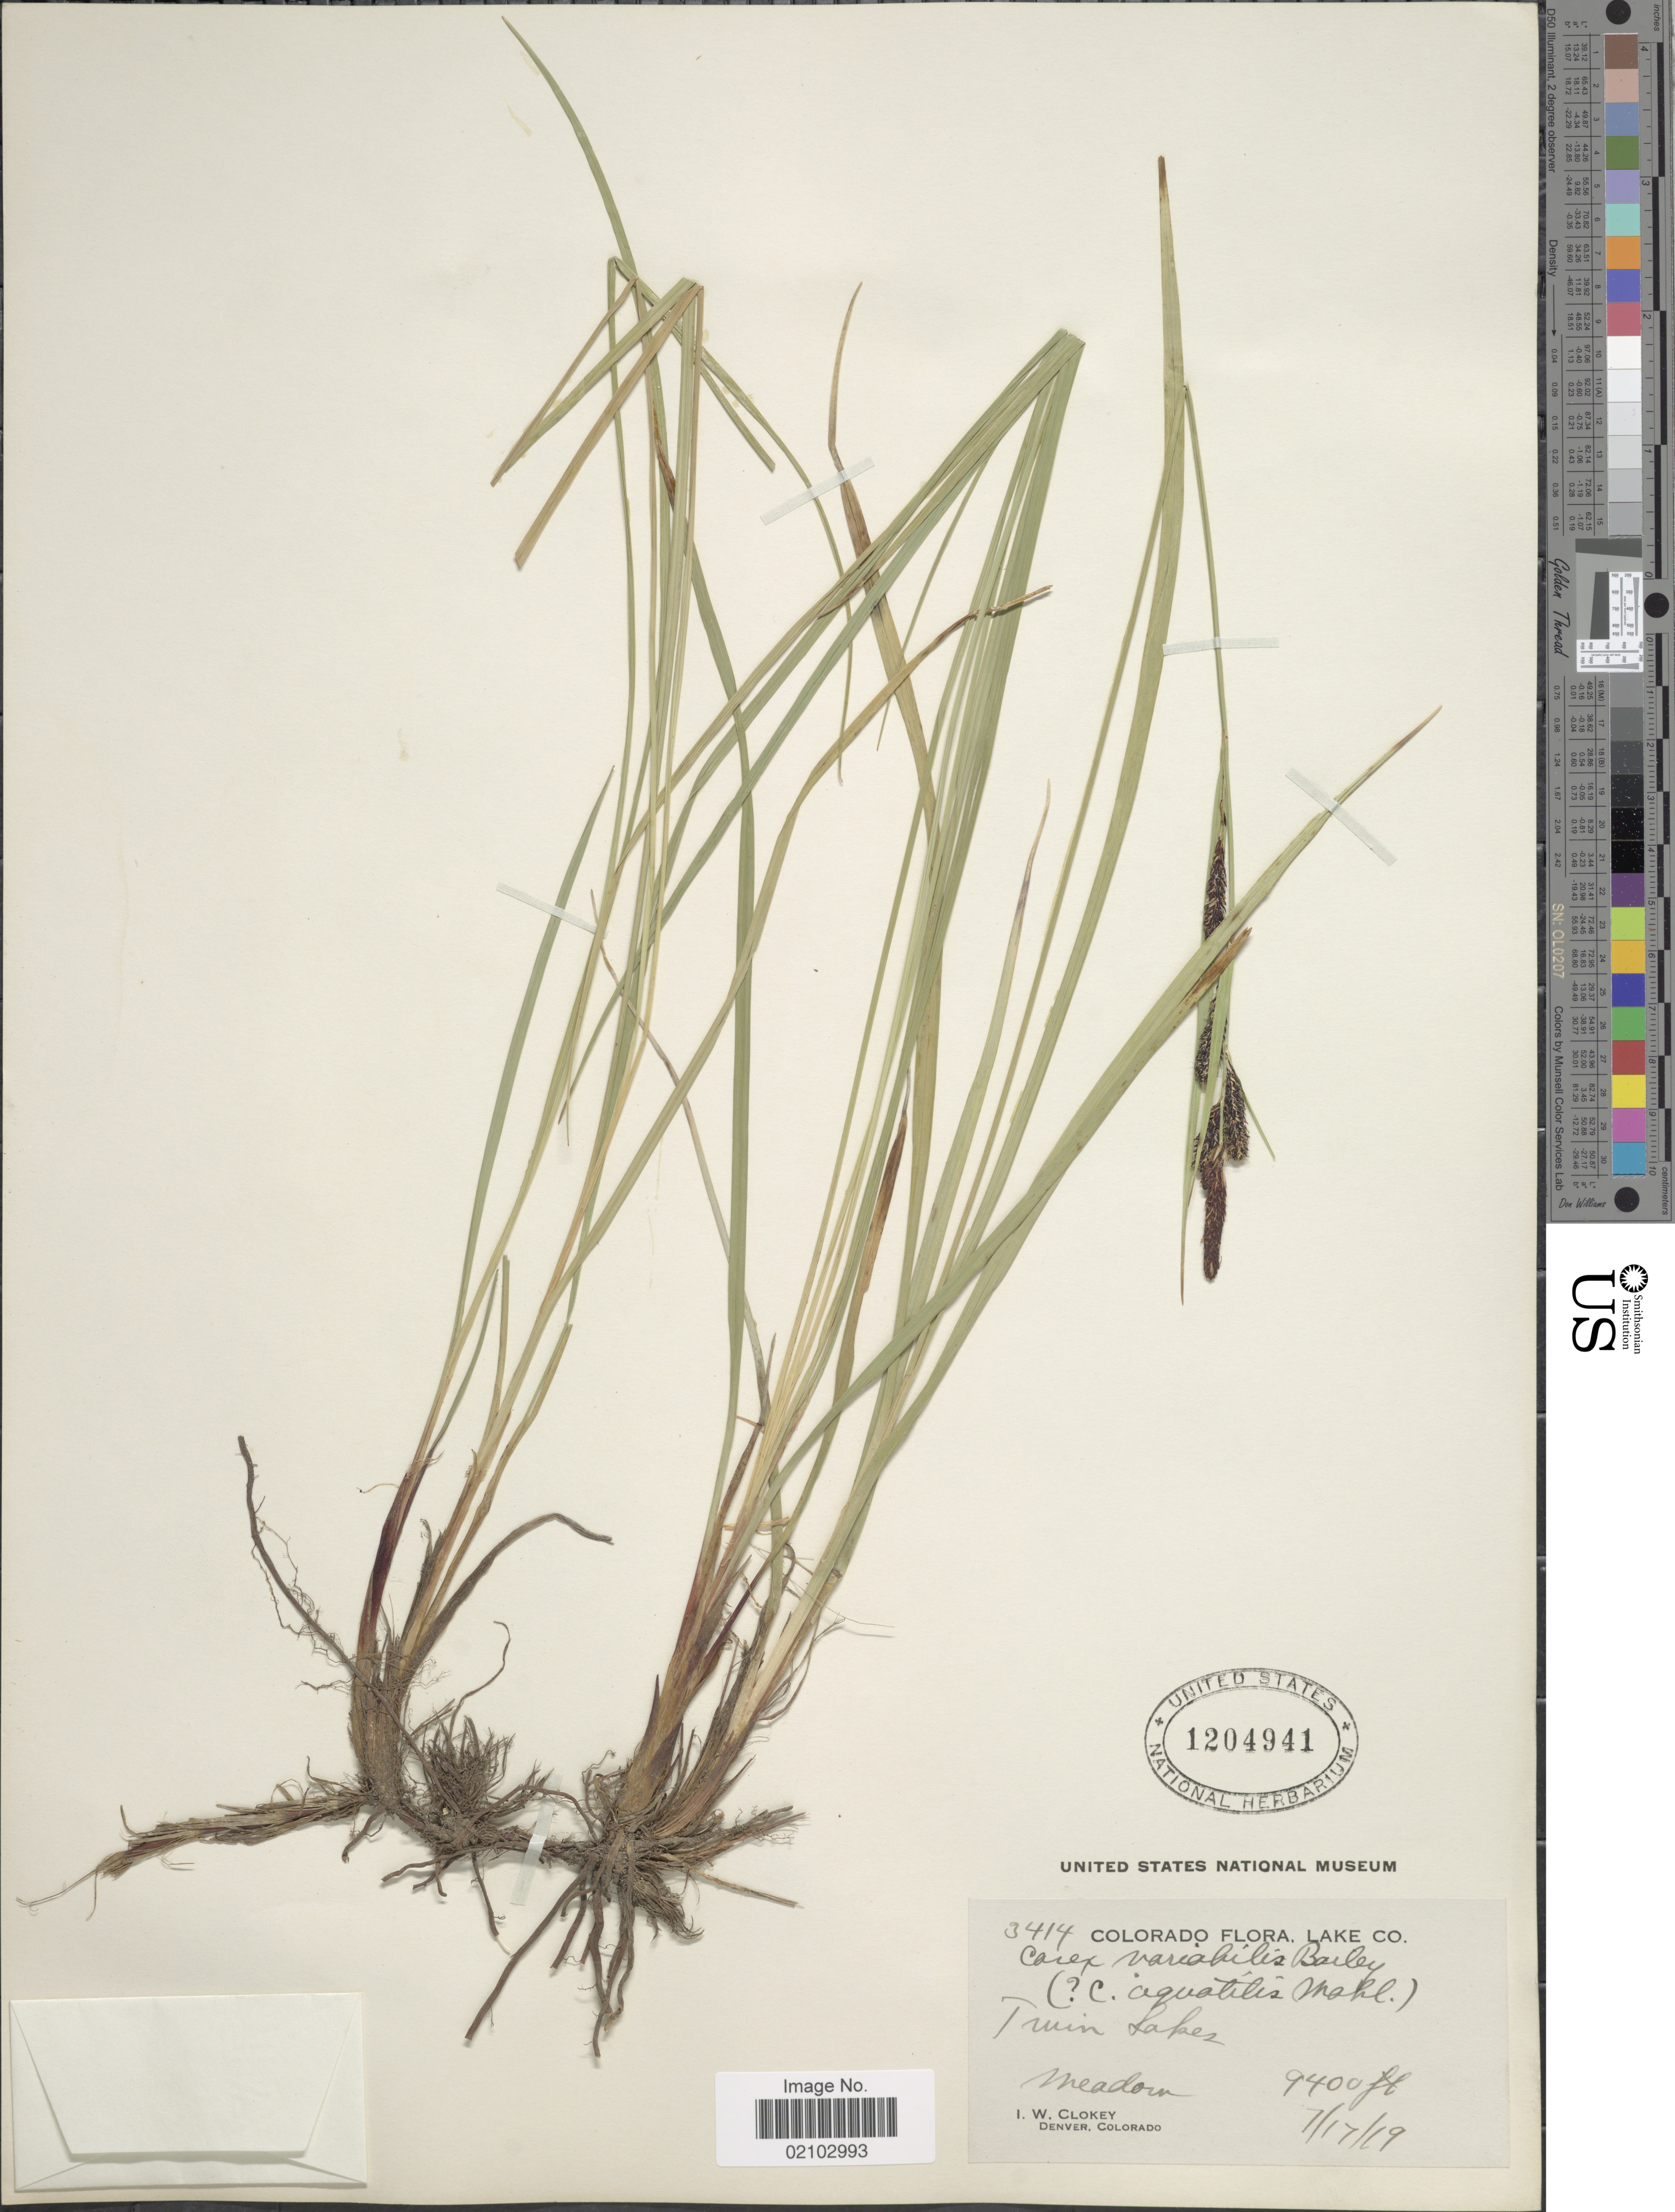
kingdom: Plantae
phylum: Tracheophyta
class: Liliopsida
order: Poales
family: Cyperaceae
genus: Carex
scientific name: Carex aquatilis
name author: Wahlenb.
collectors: I. W. Clokey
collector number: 3414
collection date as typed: Transcribed d/m/y: 17/7/19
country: United States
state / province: Colorado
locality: Lake Co., Twin Lakes, meadow.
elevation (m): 2865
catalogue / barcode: US 1204941